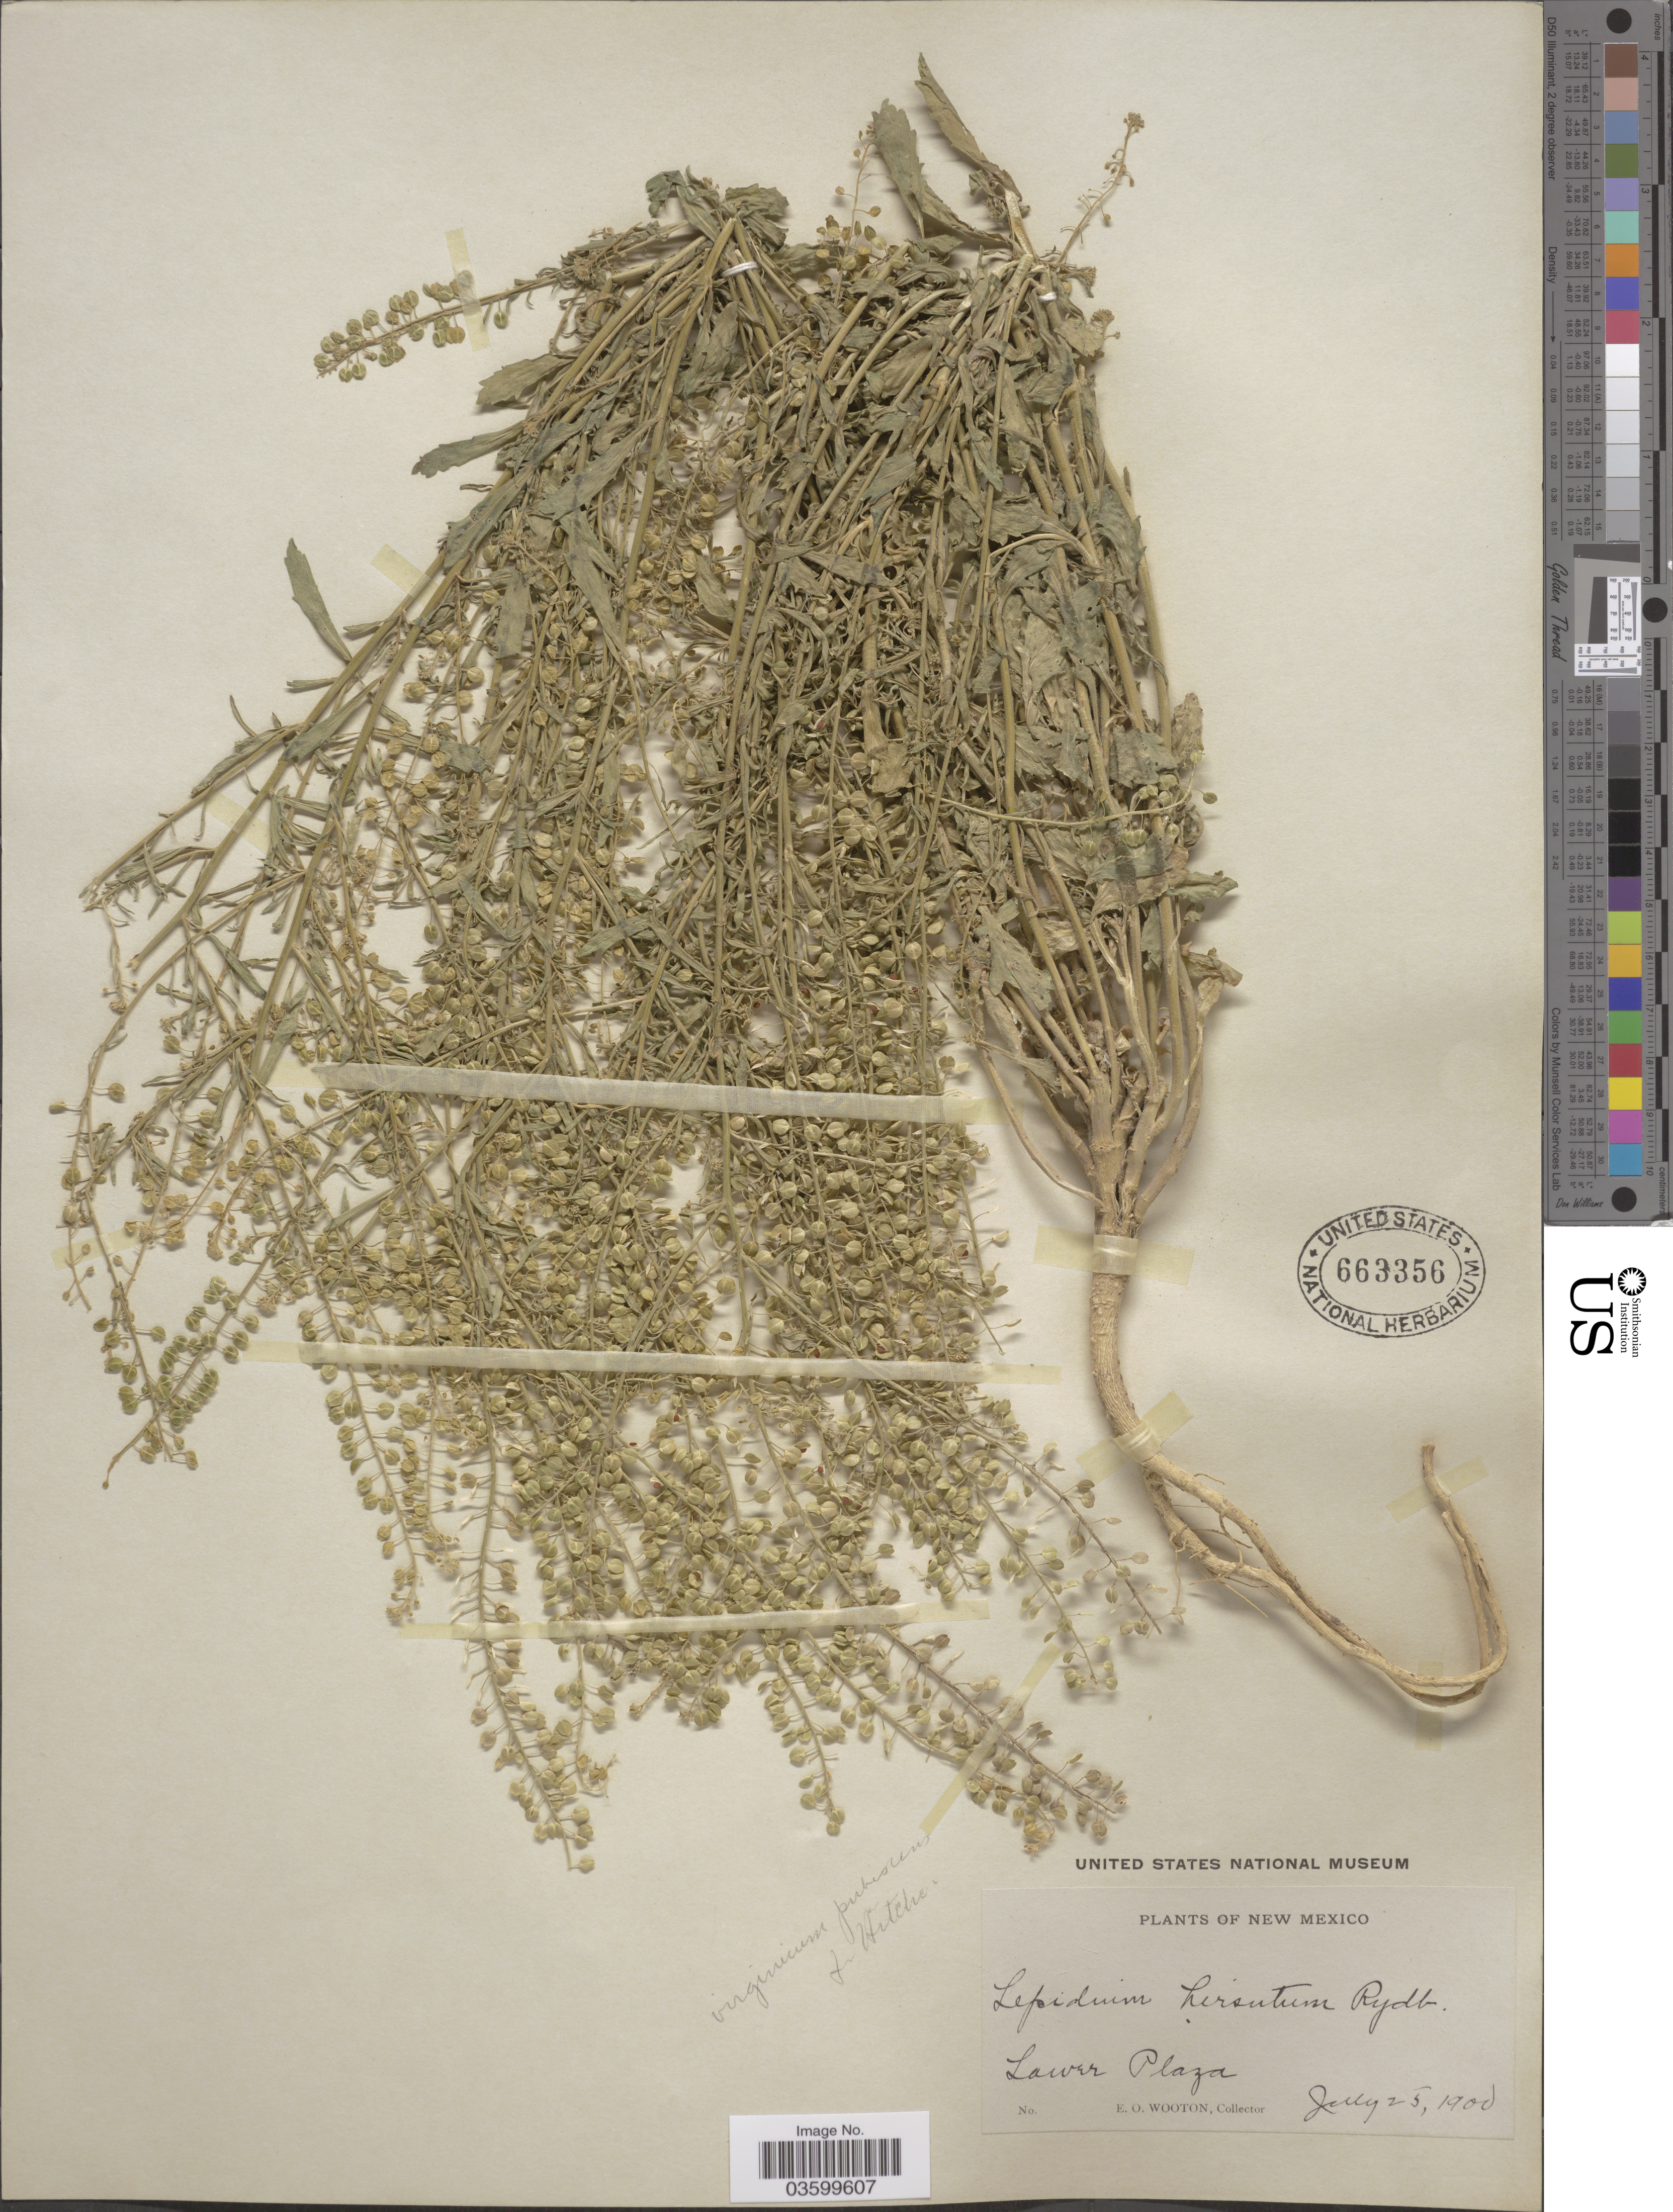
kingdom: Plantae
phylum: Tracheophyta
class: Magnoliopsida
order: Brassicales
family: Brassicaceae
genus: Lepidium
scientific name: Lepidium virginicum var. pubescens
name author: (Greene) C.L. Hitchc.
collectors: E. O. Wooton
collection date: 1900-07-25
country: United States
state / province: New Mexico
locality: Lower Plaza.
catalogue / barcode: US 663356